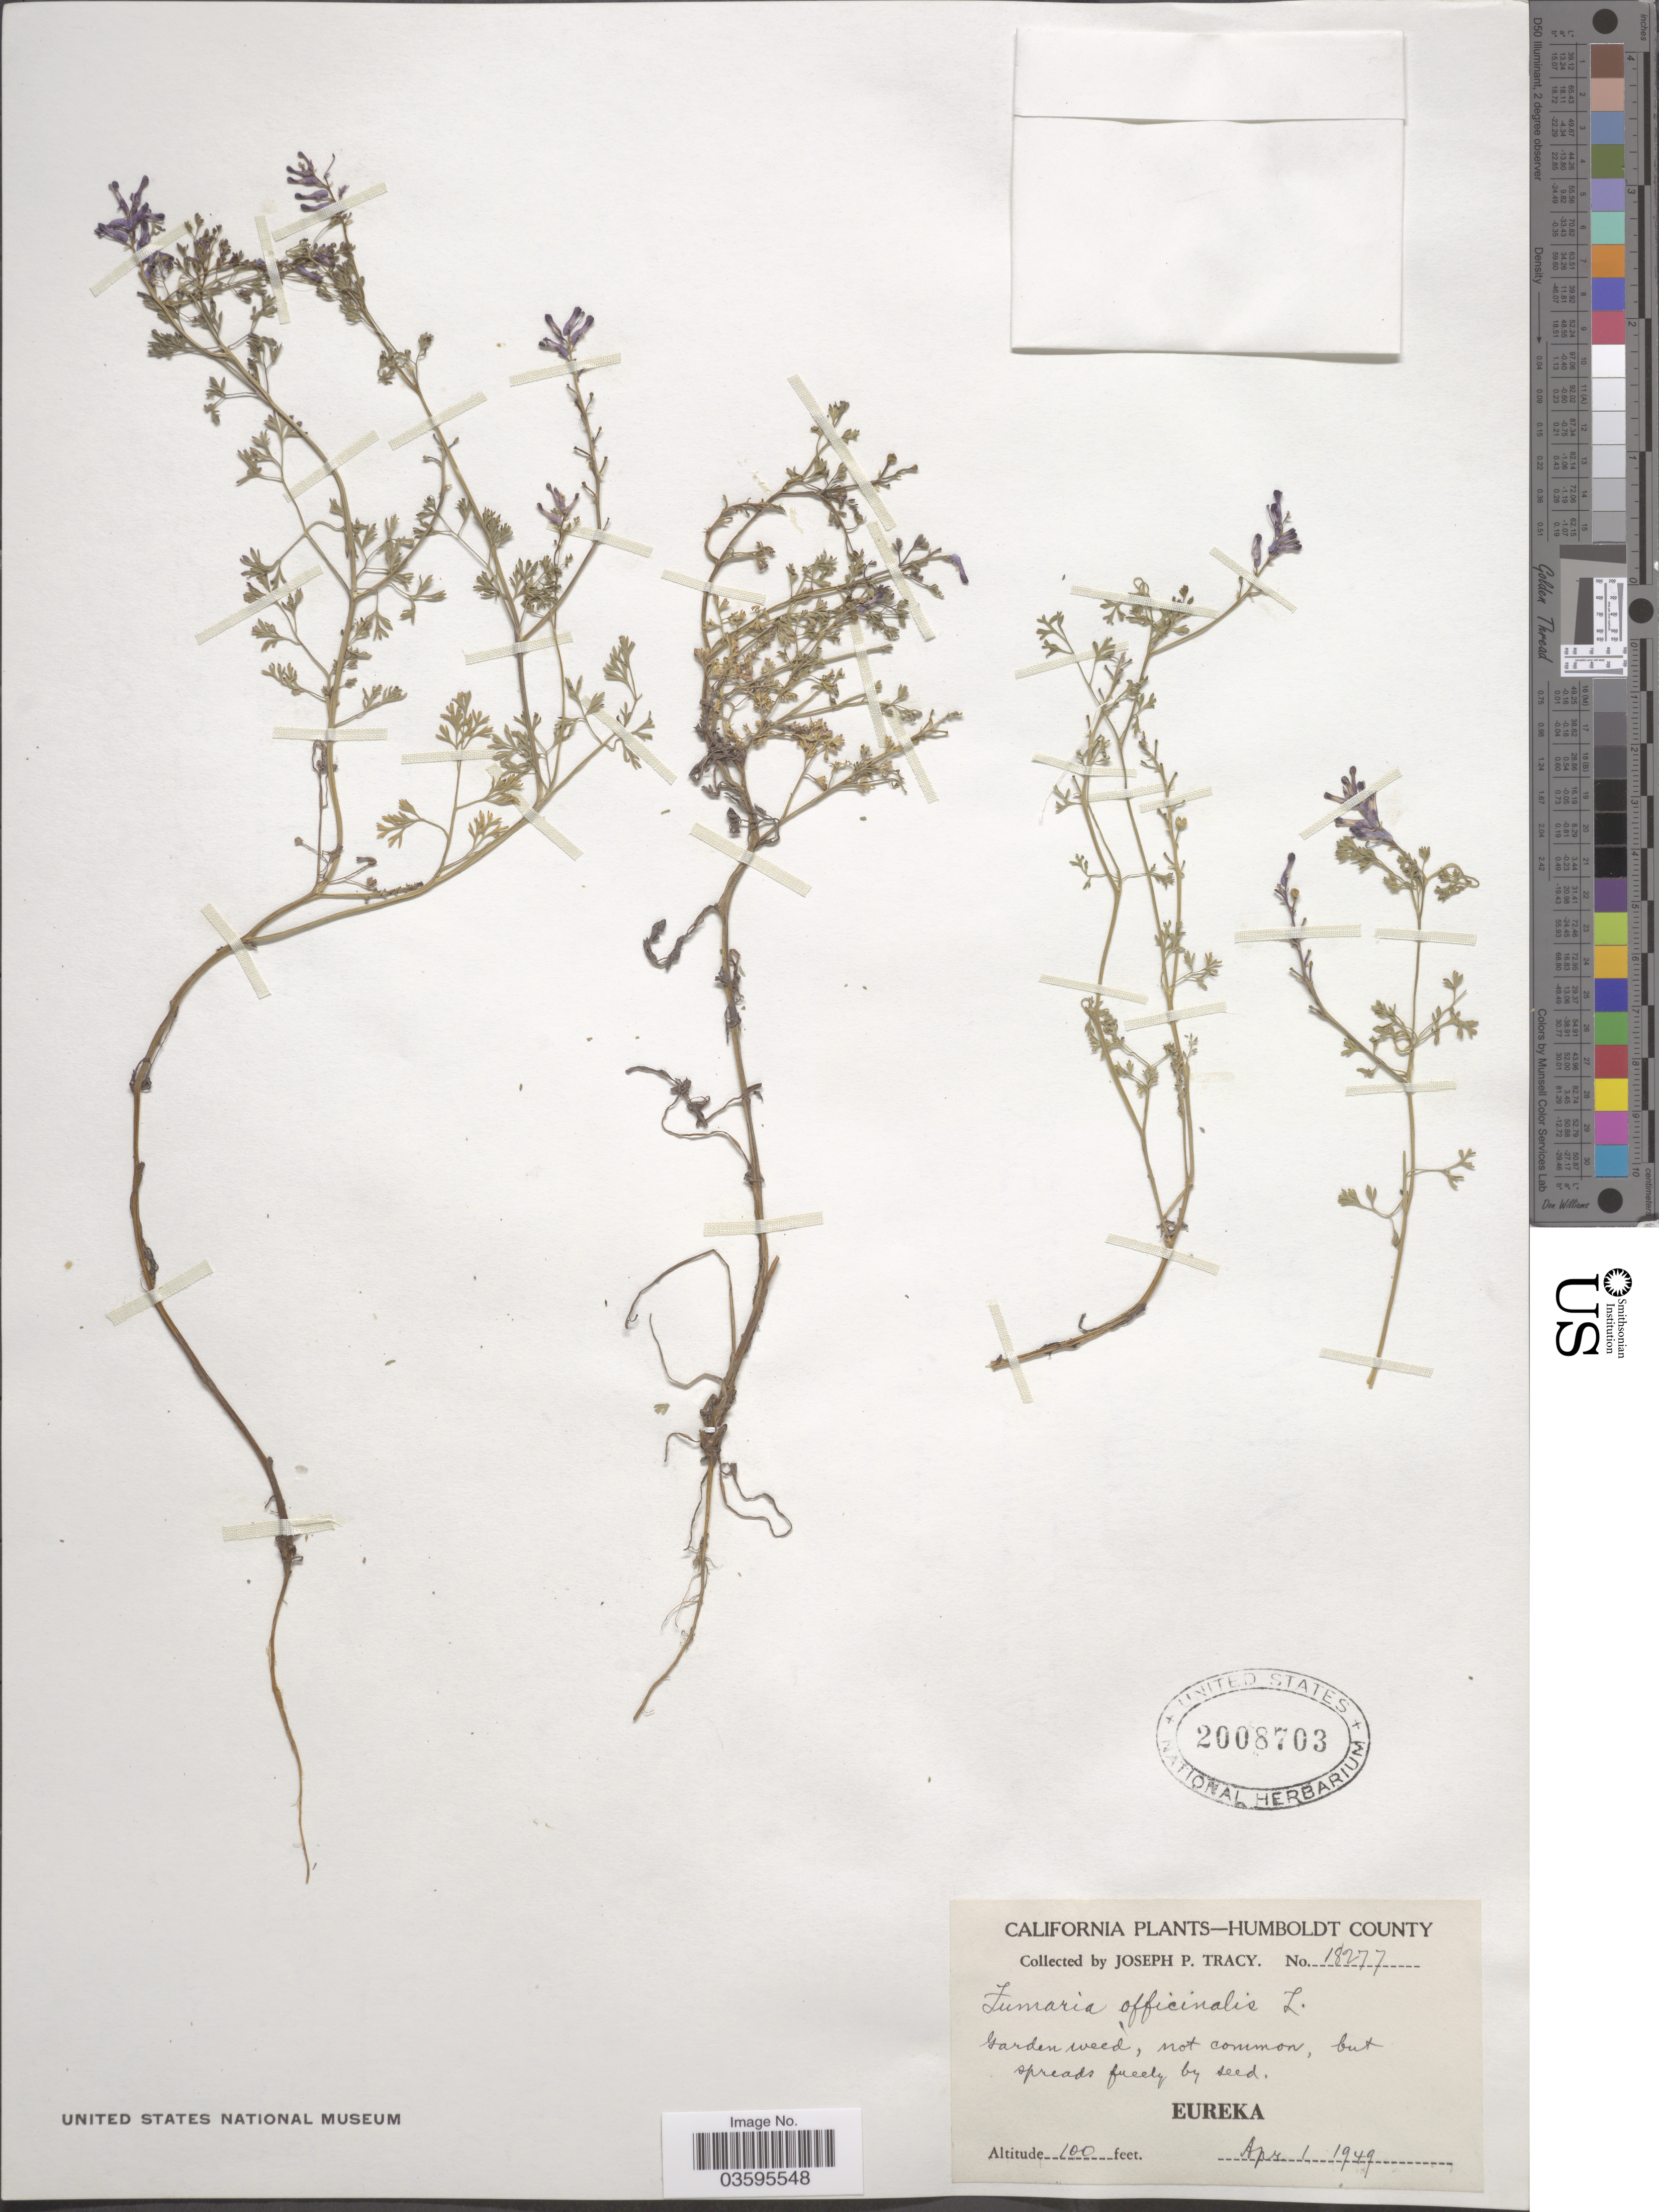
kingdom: Plantae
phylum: Tracheophyta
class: Magnoliopsida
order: Ranunculales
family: Papaveraceae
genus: Fumaria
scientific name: Fumaria officinalis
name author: L.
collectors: J. Tracy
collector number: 18277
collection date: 1949-04-01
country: United States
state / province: California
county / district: Humboldt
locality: Humboldt County. Eureka.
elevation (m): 30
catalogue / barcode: US 2008703